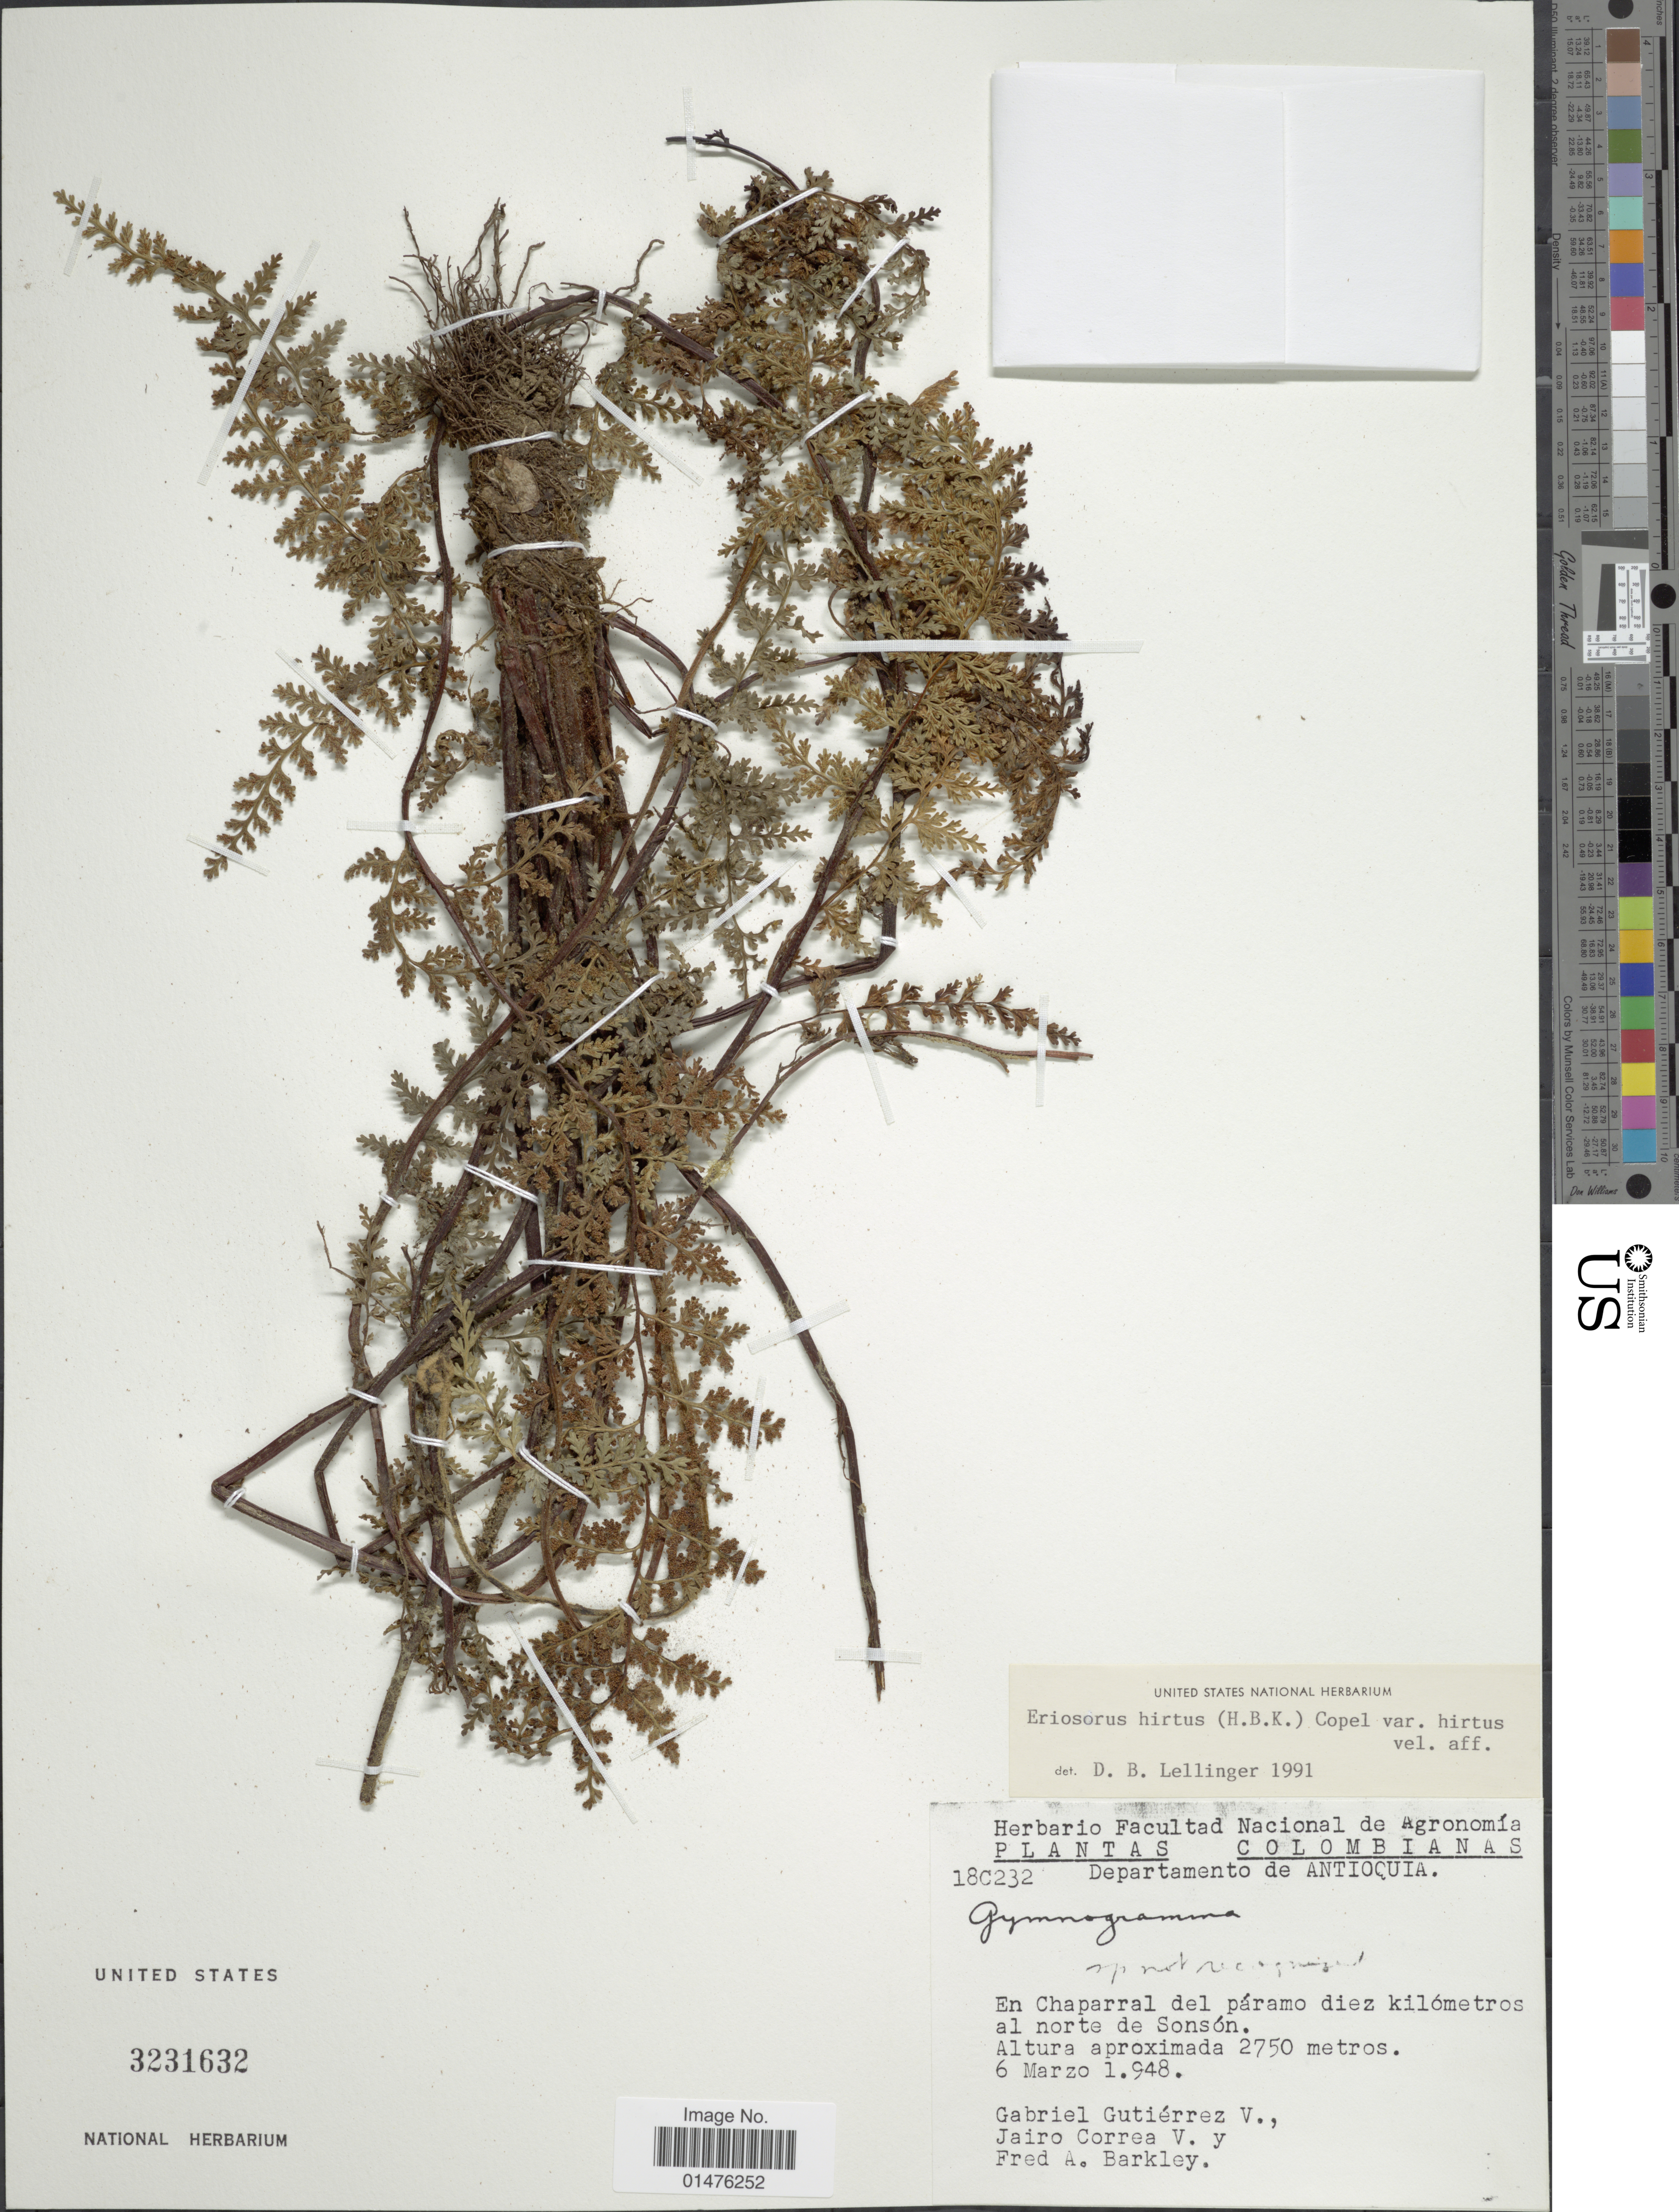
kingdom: Plantae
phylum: Tracheophyta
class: Polypodiopsida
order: Polypodiales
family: Pteridaceae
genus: Jamesonia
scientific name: Jamesonia hirta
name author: (Kunth) Christenh.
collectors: G. Gutiérrez V., J. Correa & F. A. Barkley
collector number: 18c232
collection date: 1948-03-06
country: Colombia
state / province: Antioquia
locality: Departamento de Antioquia, En Chaparral del páramo diez kilómetros al norte de Sonsón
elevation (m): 2750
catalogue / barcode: US 3231632